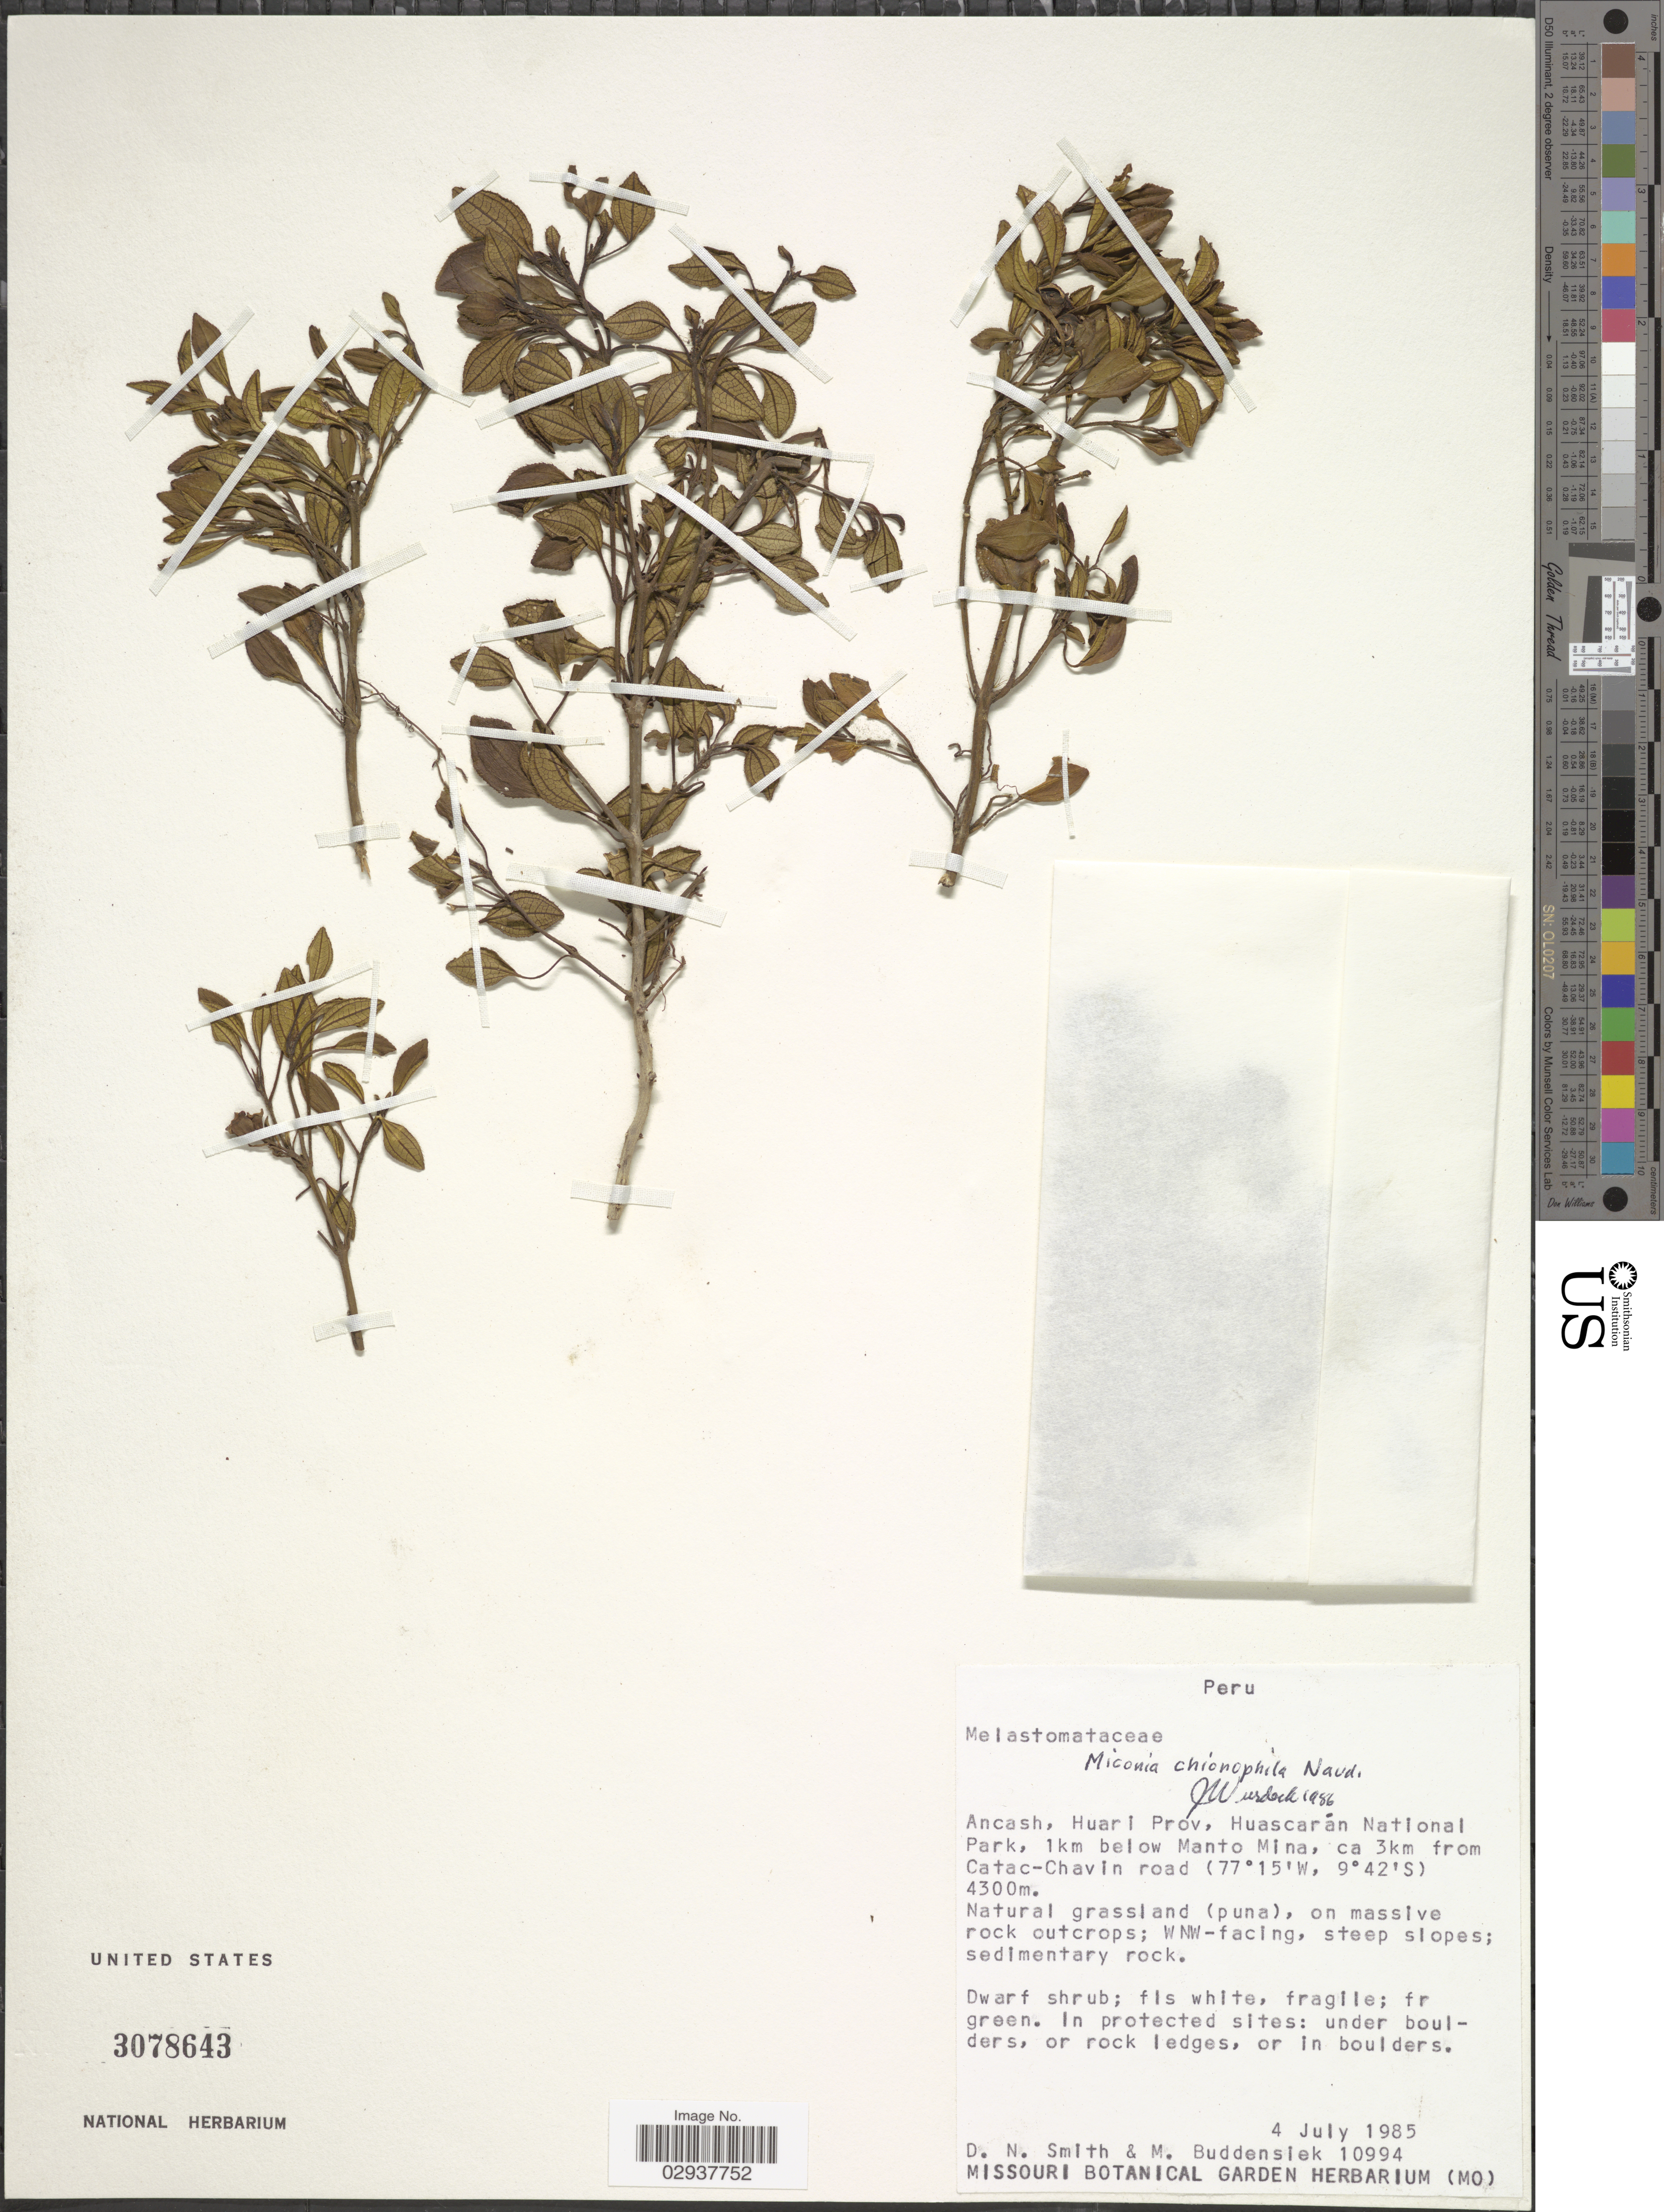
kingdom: Plantae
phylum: Tracheophyta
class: Magnoliopsida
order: Myrtales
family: Melastomataceae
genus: Miconia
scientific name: Miconia chionophila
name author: Naudin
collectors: D. Smith & M. Buddensiek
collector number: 10994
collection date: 1985-07-04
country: Peru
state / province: Ancash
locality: Huari Prov, Huascarán National Park, 1km below Manto Mina, ca 3km from Catac-Chavin road.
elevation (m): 4300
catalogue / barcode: US 3078643